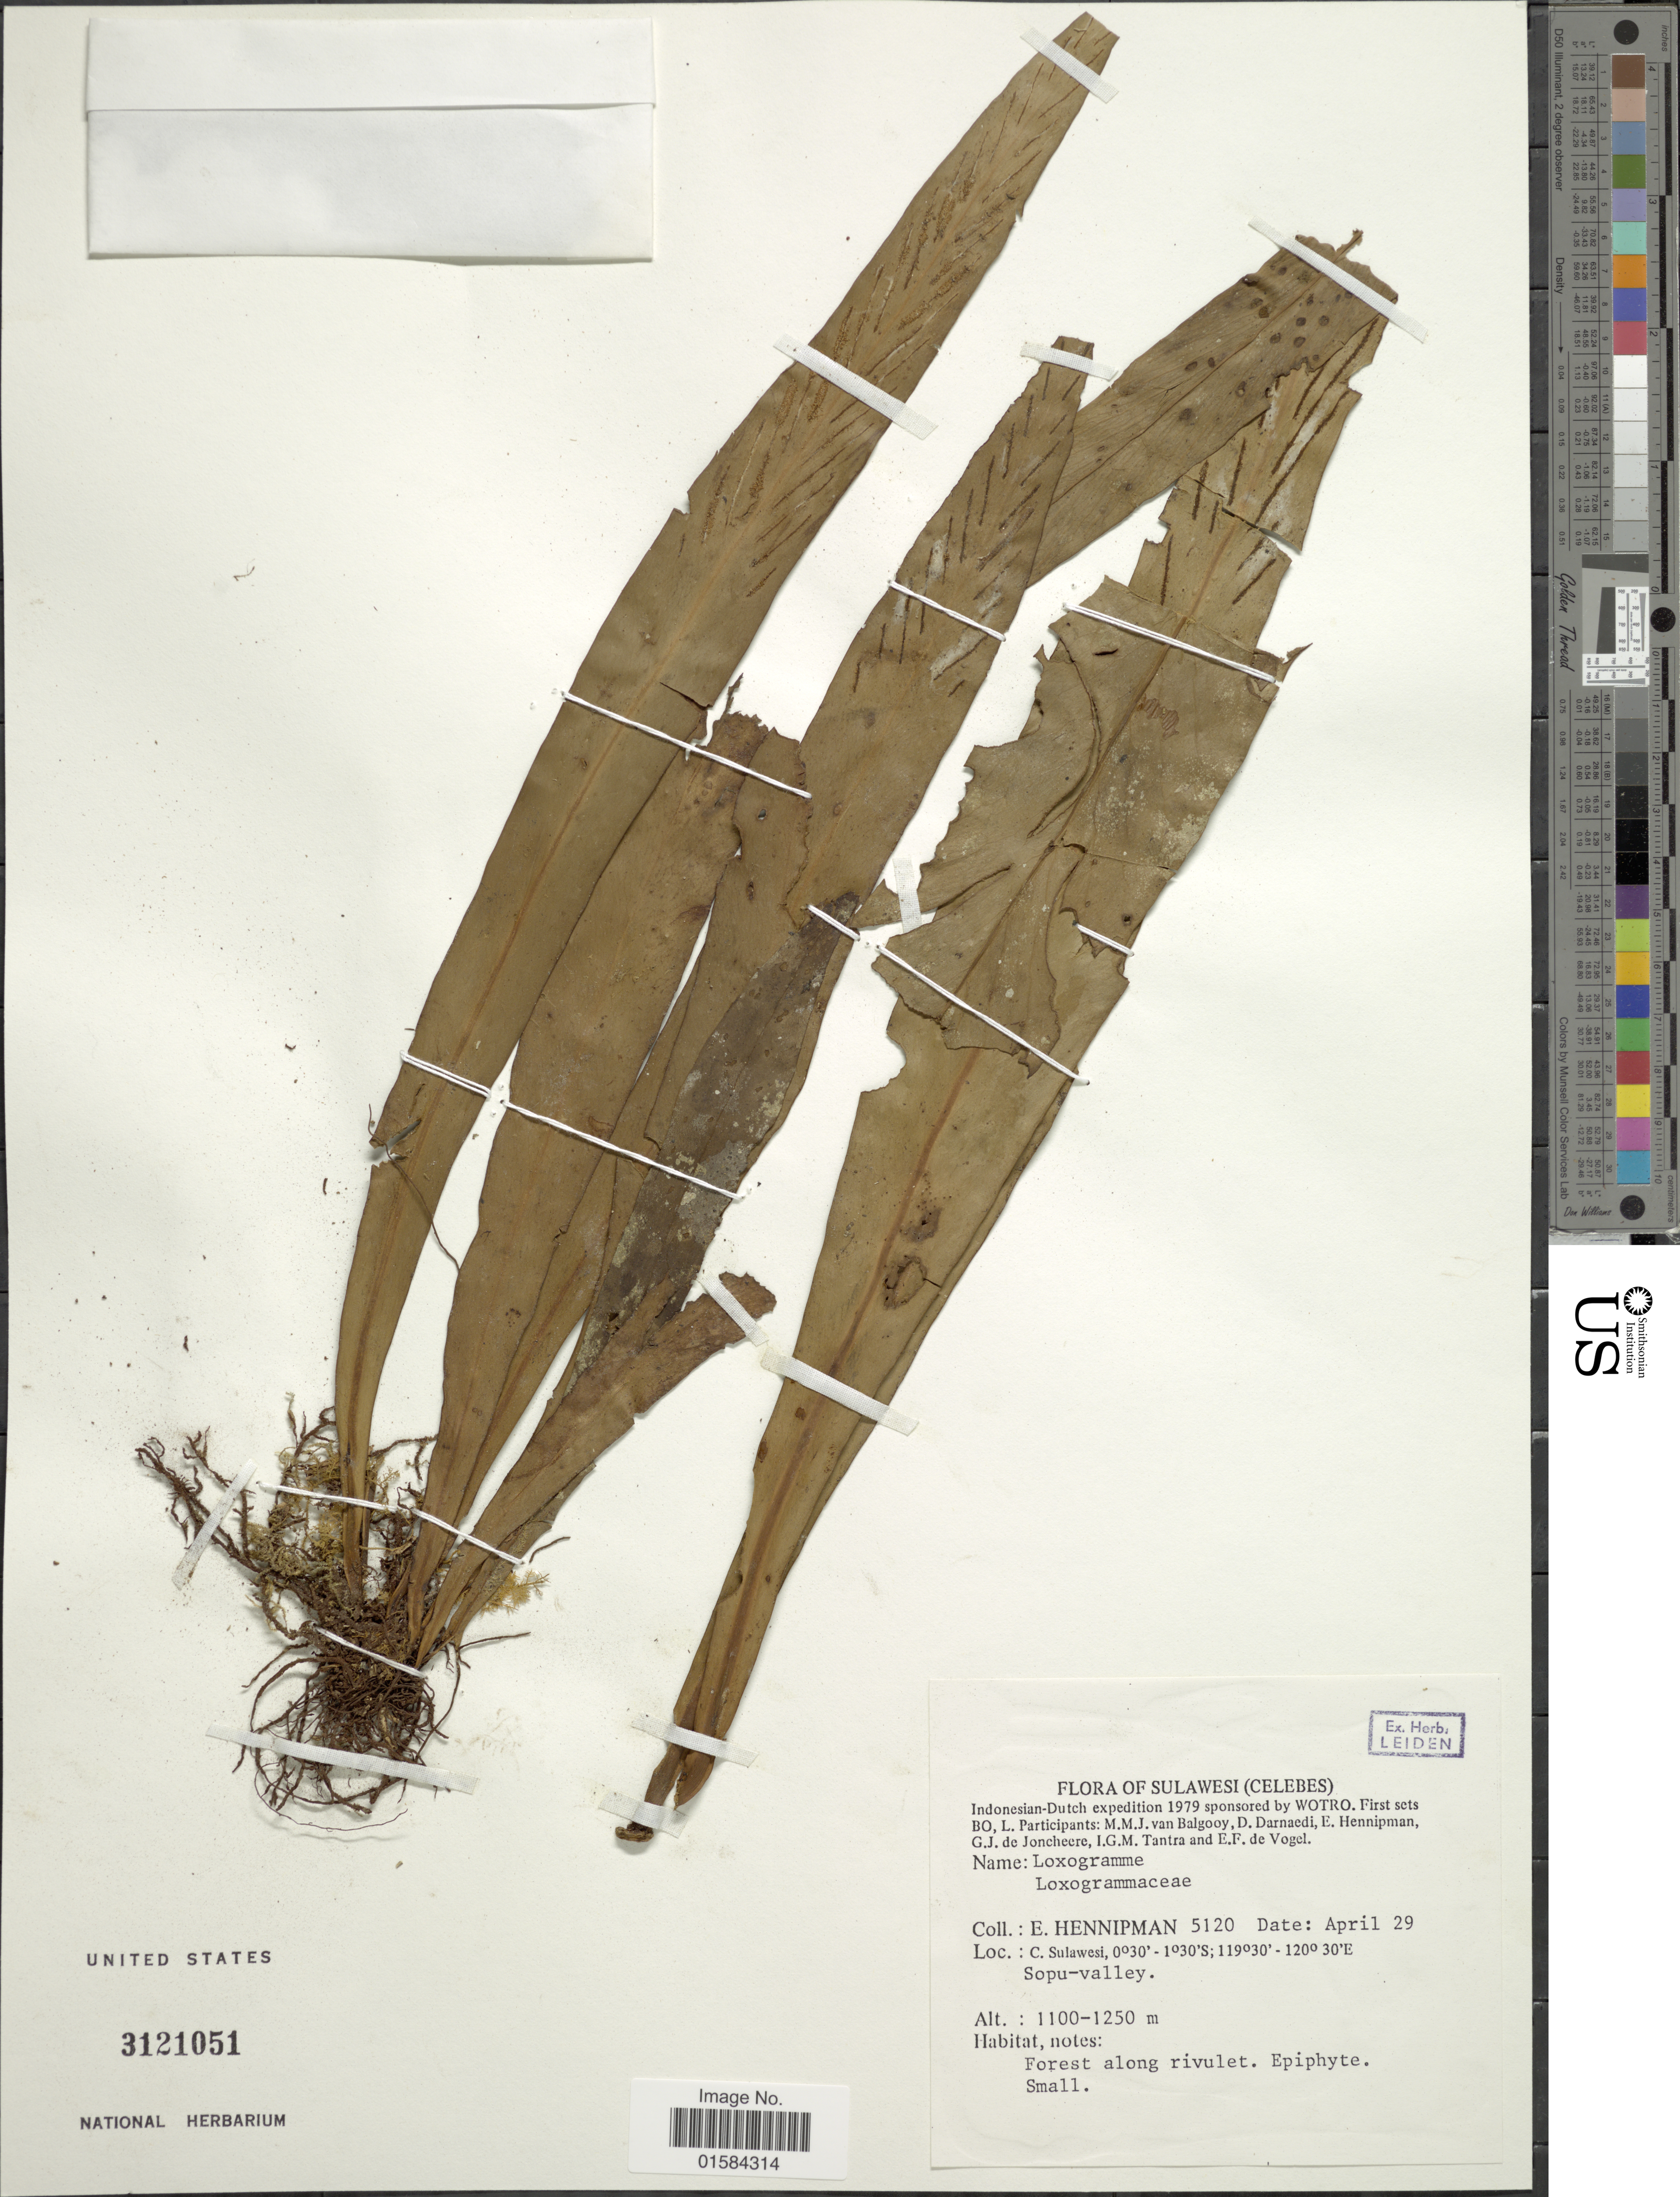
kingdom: Plantae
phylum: Tracheophyta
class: Polypodiopsida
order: Polypodiales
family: Polypodiaceae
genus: Loxogramme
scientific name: Loxogramme sp.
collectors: E. Hennipman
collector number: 5120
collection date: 1979-04-29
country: Indonesia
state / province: Sulawesi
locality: Sulawesi (Celebes), C. Sulawesi, Sopu-valley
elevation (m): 1100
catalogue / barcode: US 3121051